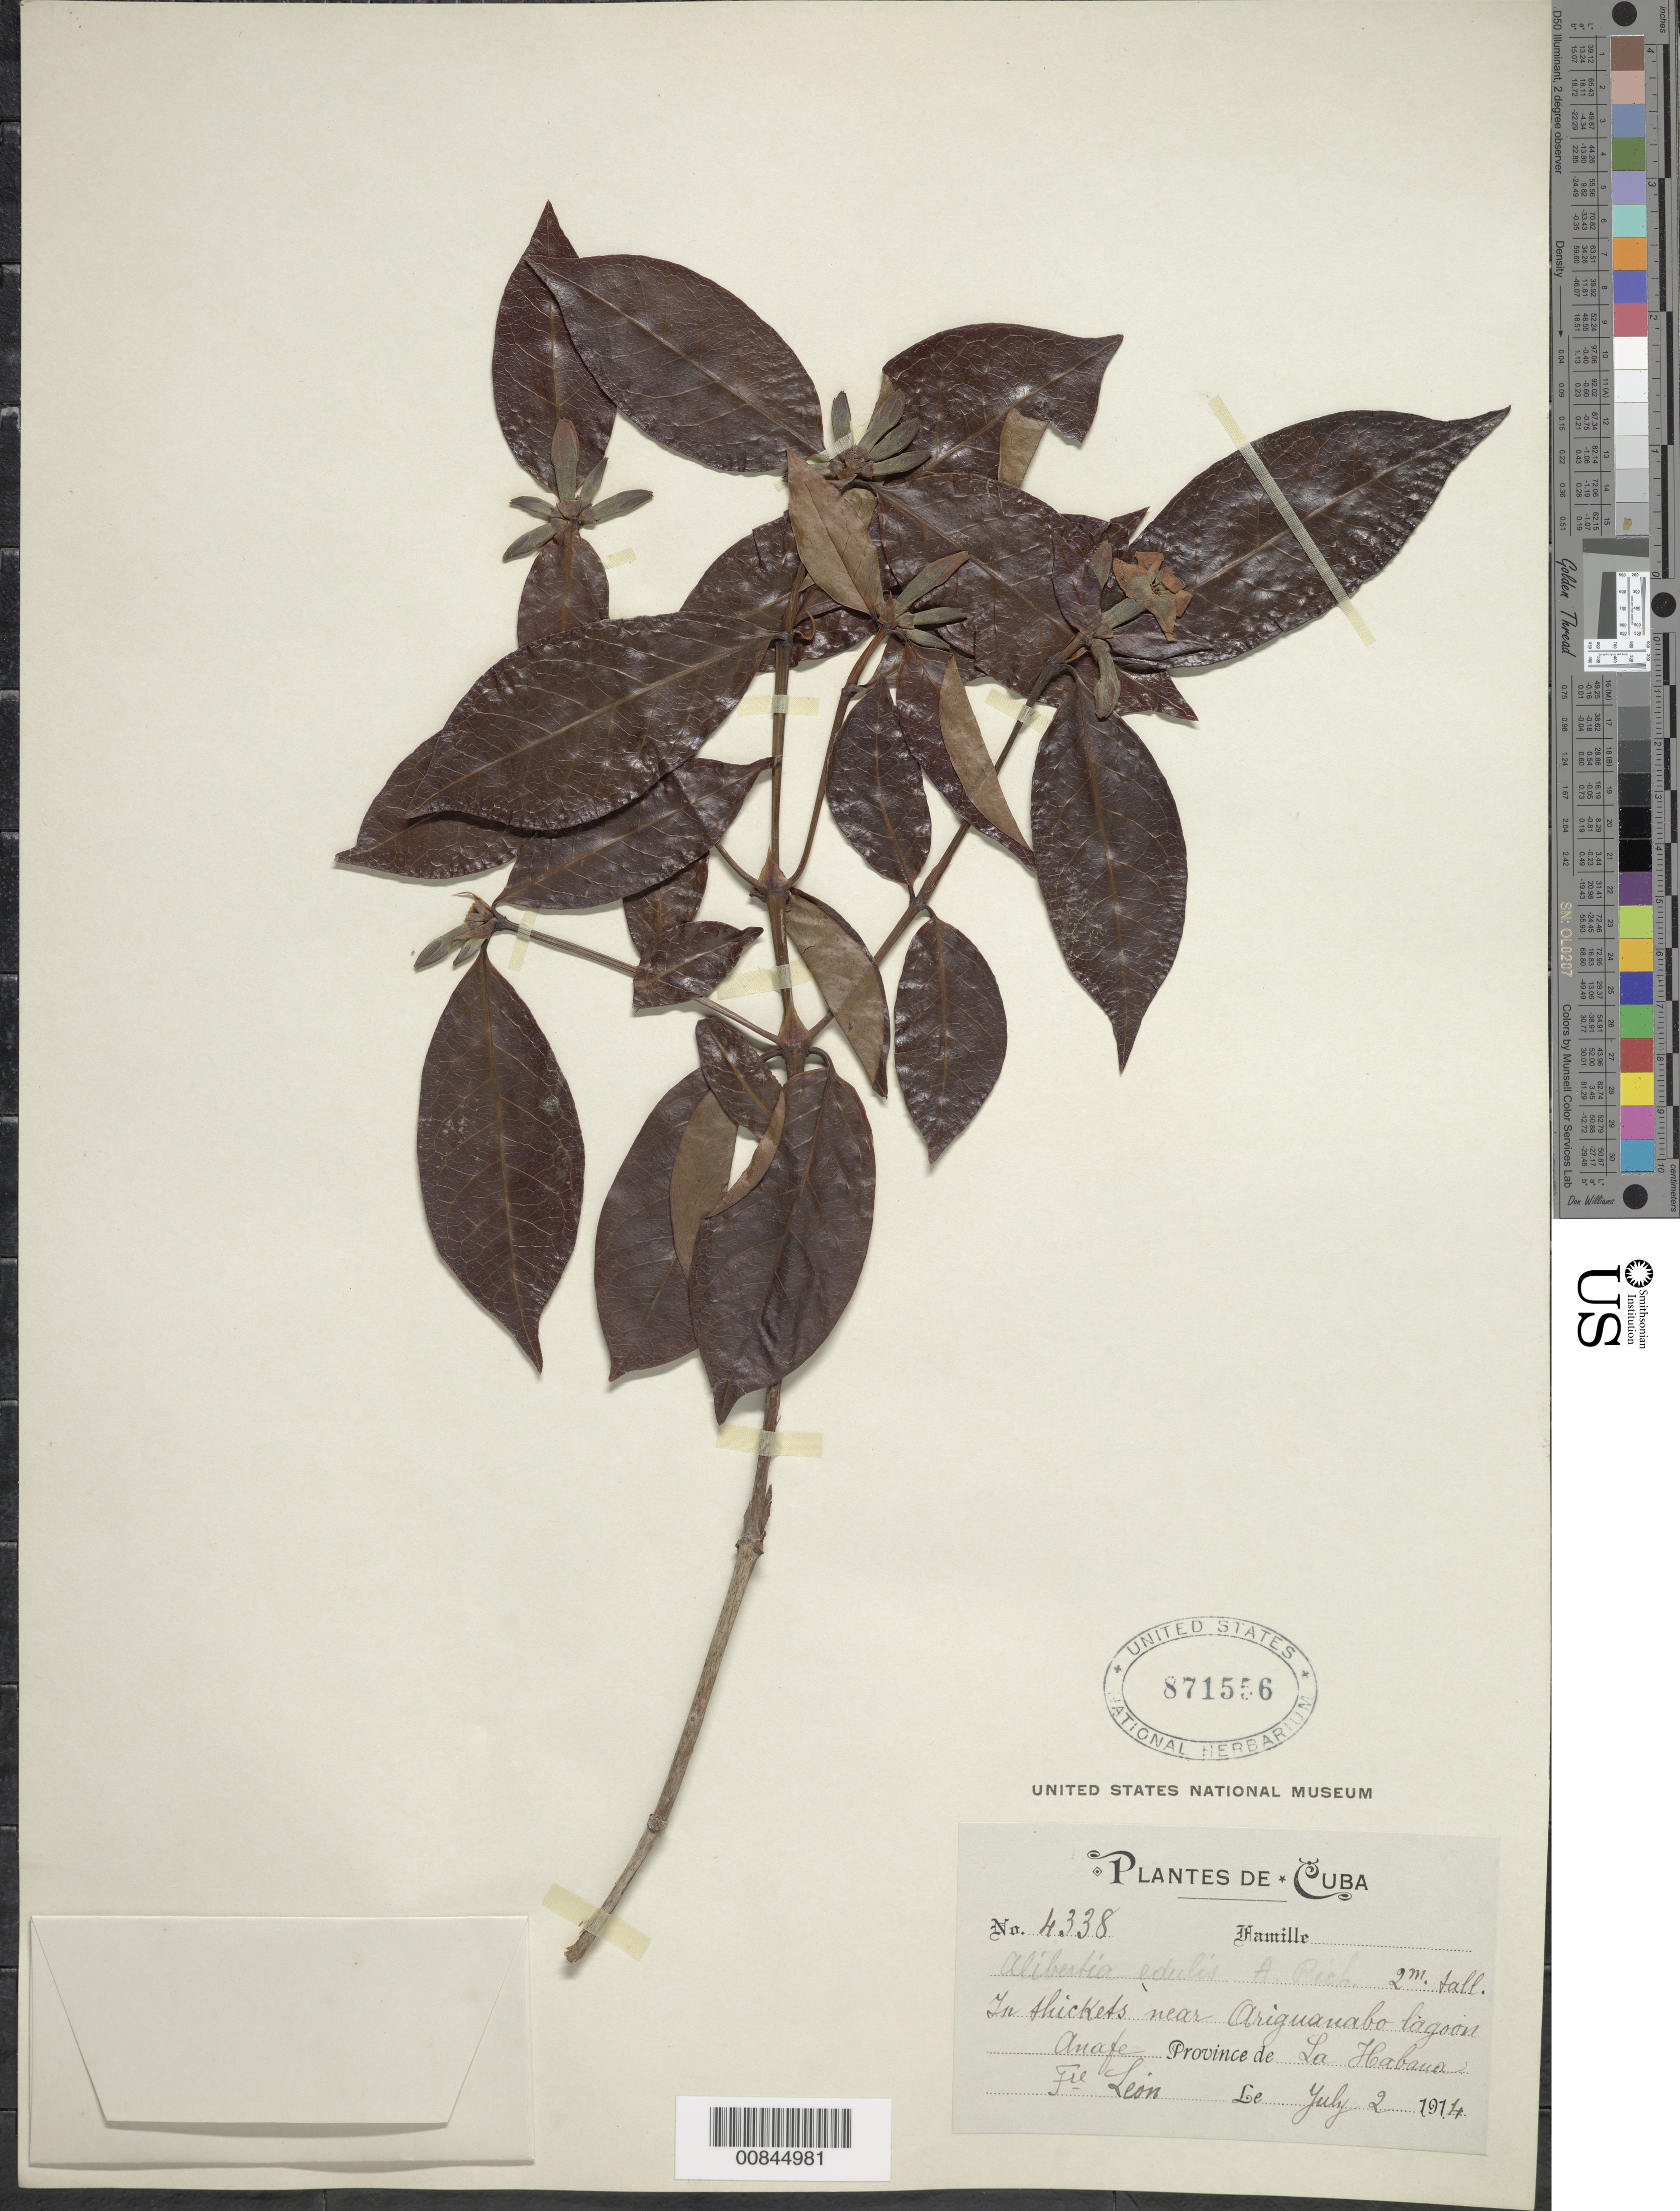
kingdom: Plantae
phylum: Tracheophyta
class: Magnoliopsida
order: Gentianales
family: Rubiaceae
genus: Alibertia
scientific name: Alibertia edulis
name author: (Rich.) A. Rich. ex DC.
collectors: Bro. León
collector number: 4338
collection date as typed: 02 Jul 1914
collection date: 1914-07-02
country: Cuba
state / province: La Habana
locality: Near Ariguauabo lagoon, Anafe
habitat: Near lagoon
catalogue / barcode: US 871556